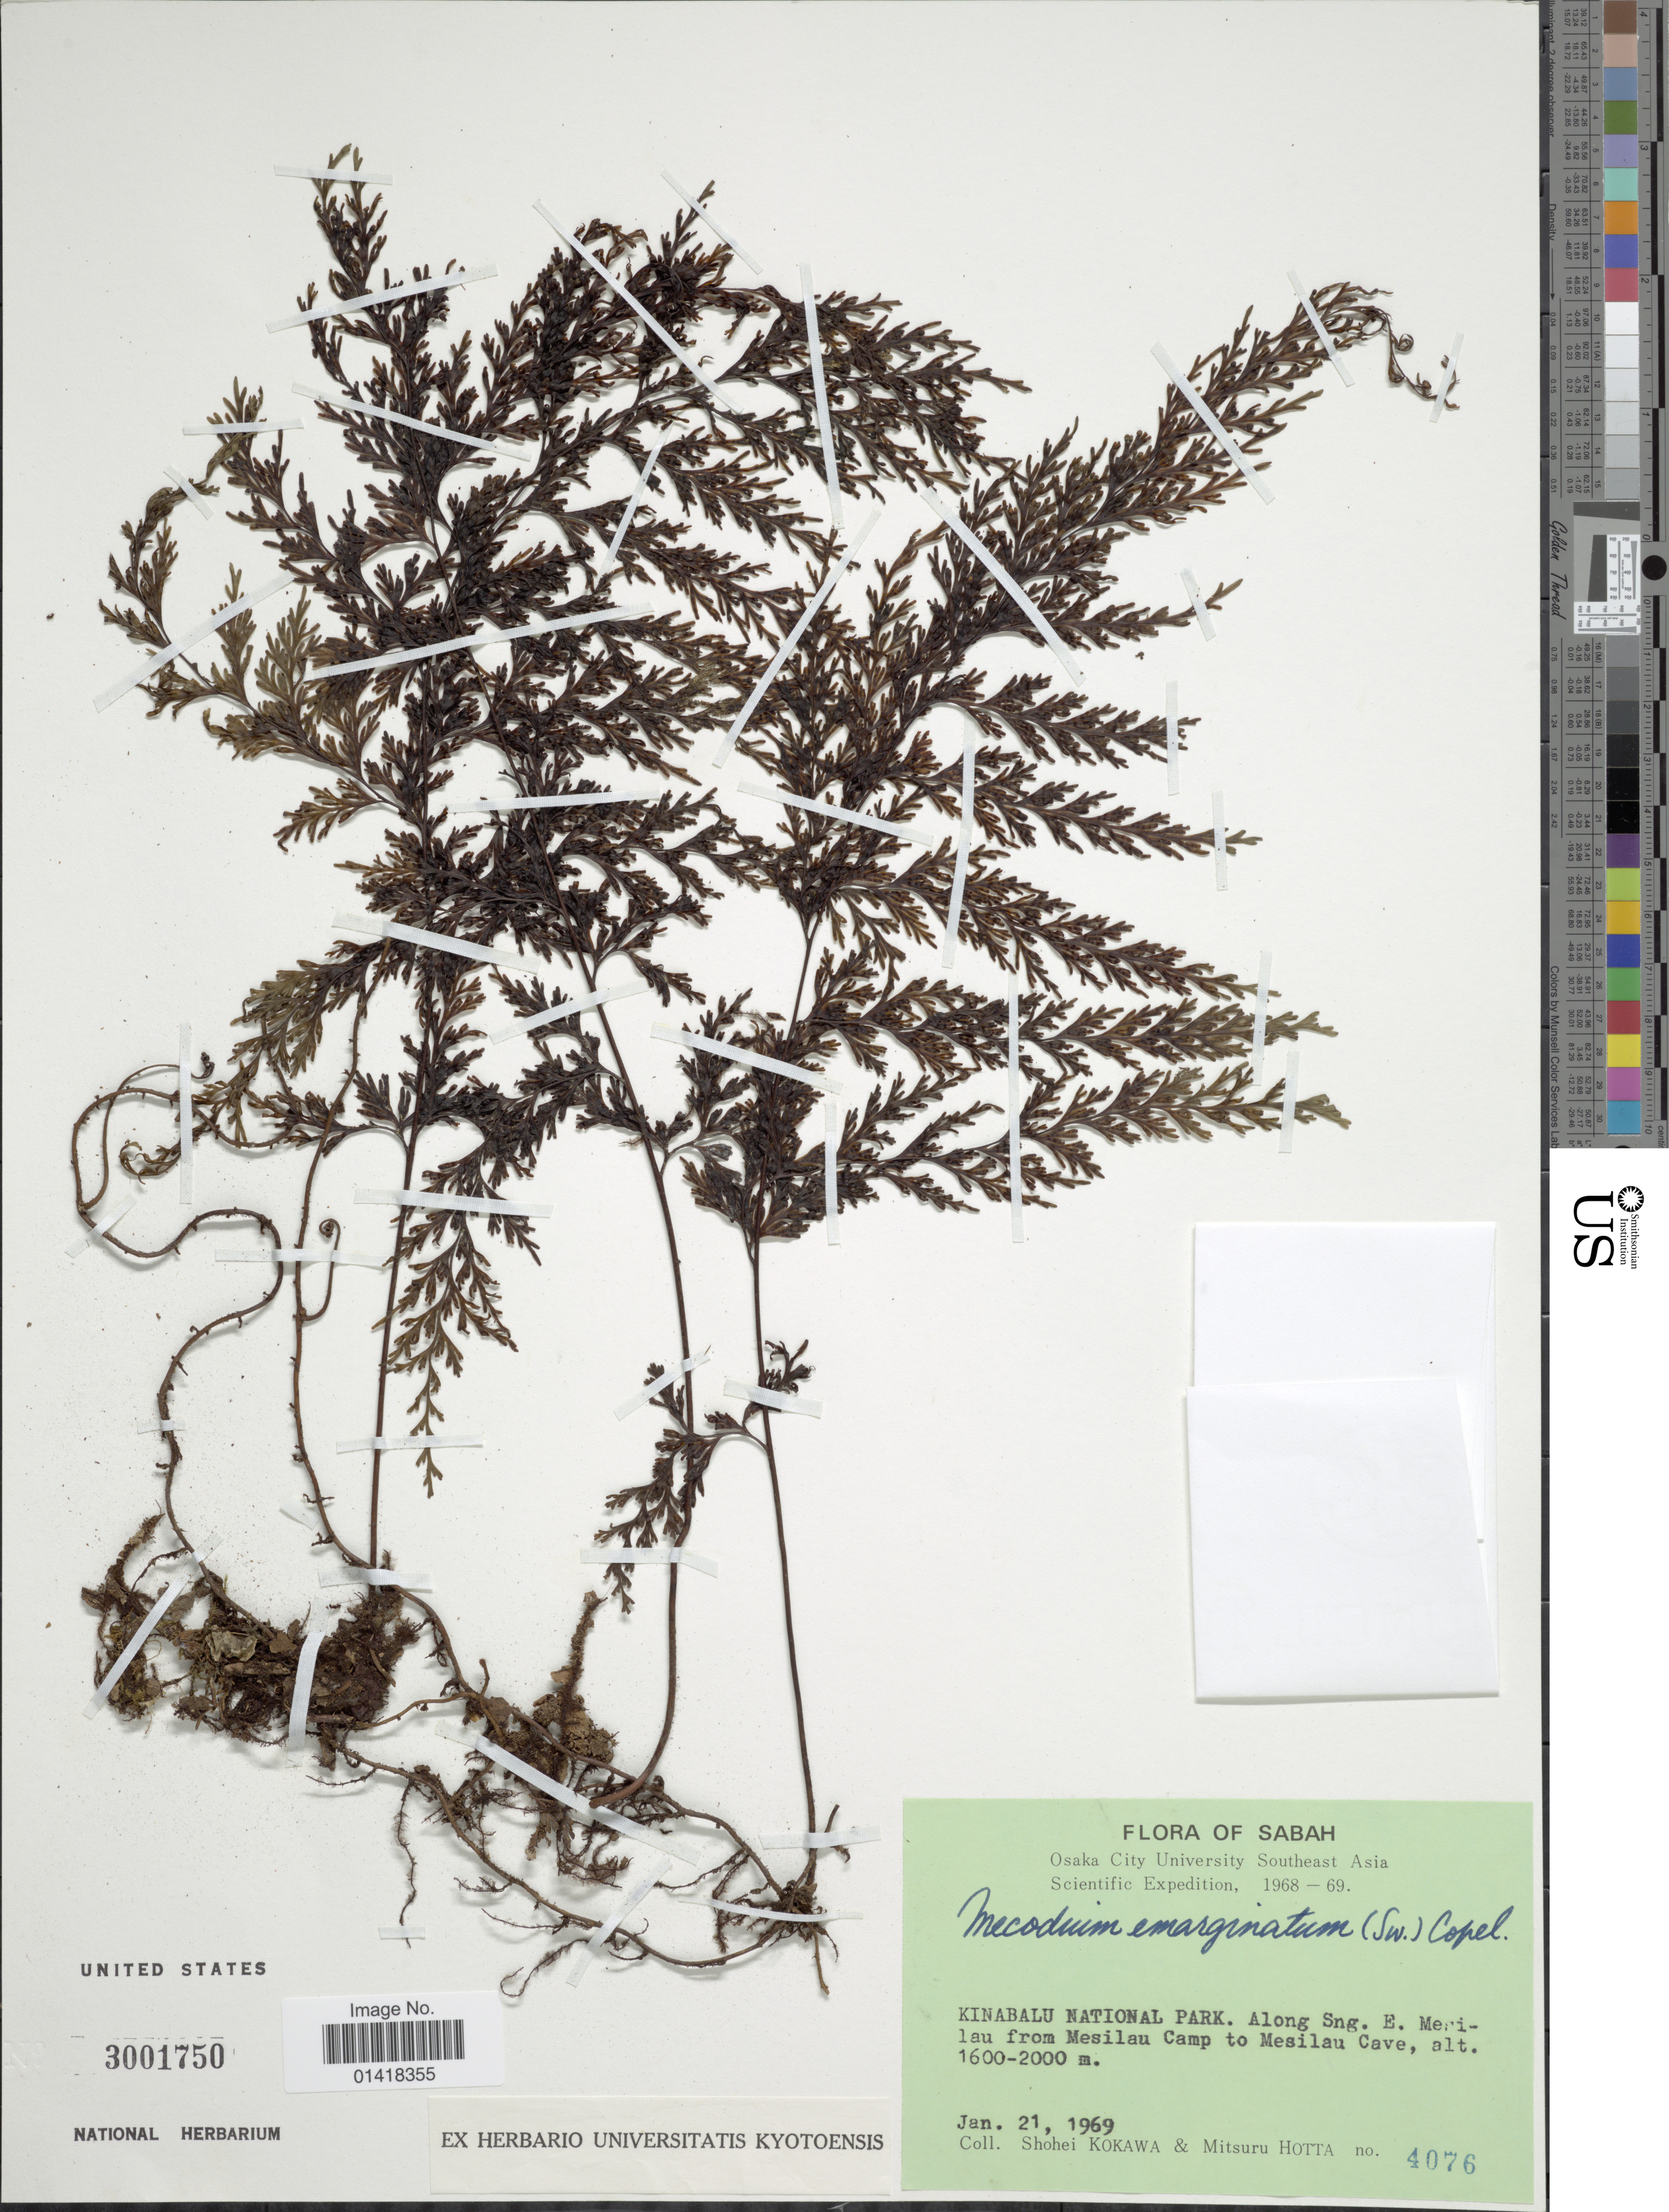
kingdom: Plantae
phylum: Tracheophyta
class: Polypodiopsida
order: Hymenophyllales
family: Hymenophyllaceae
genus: Hymenophyllum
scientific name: Hymenophyllum emarginatum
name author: Sw.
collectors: S. Kokawa & M. Hotta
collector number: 4076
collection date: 1969-01-21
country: Malaysia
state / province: Sabah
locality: Kinabalu National Park. Along Sng., E. Merilau from Mesilai Camp to Mesilau Cave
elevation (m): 1600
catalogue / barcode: US 3001750